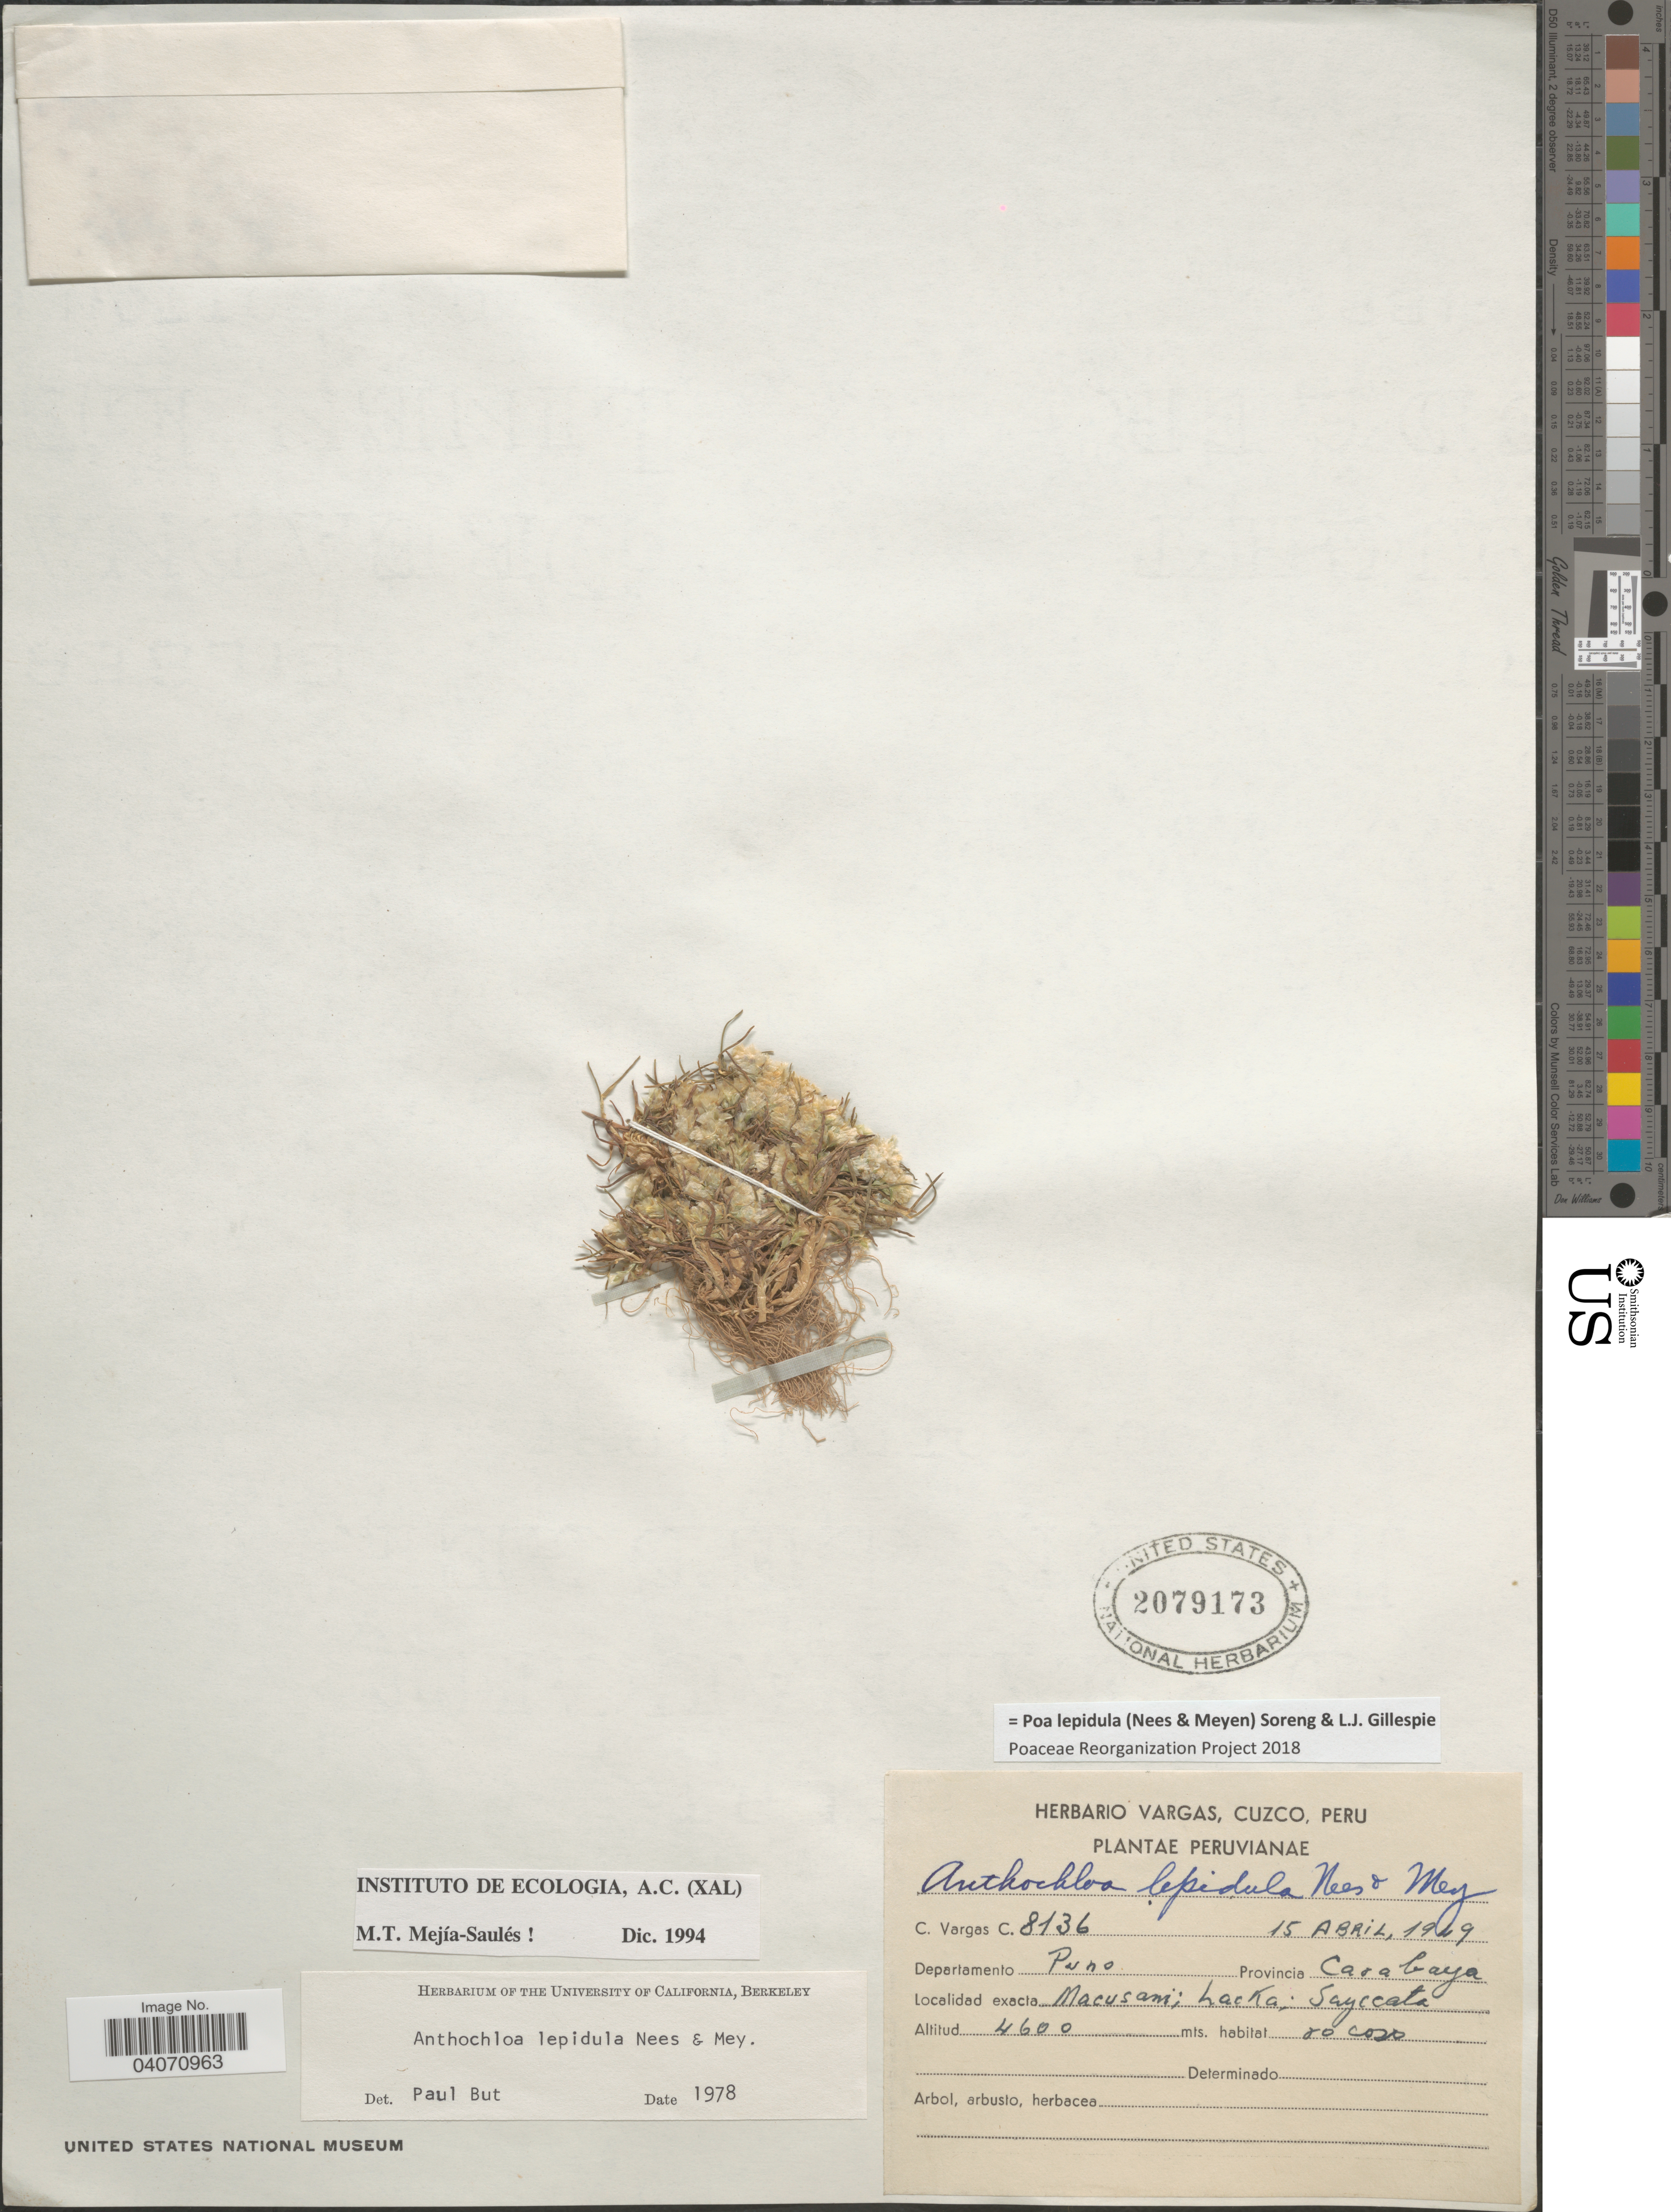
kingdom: Plantae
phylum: Tracheophyta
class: Liliopsida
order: Poales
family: Poaceae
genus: Poa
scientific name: Poa lepidula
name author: (Nees & Meyen) Soreng & L.J. Gillespie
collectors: C. Vargas Calderón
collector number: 8136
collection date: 1949-04-15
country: Peru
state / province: Puno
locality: Departamento Puno. Provincia Carabaya. Macusam; Lacka; Saycata.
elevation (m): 4600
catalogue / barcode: US 2079173